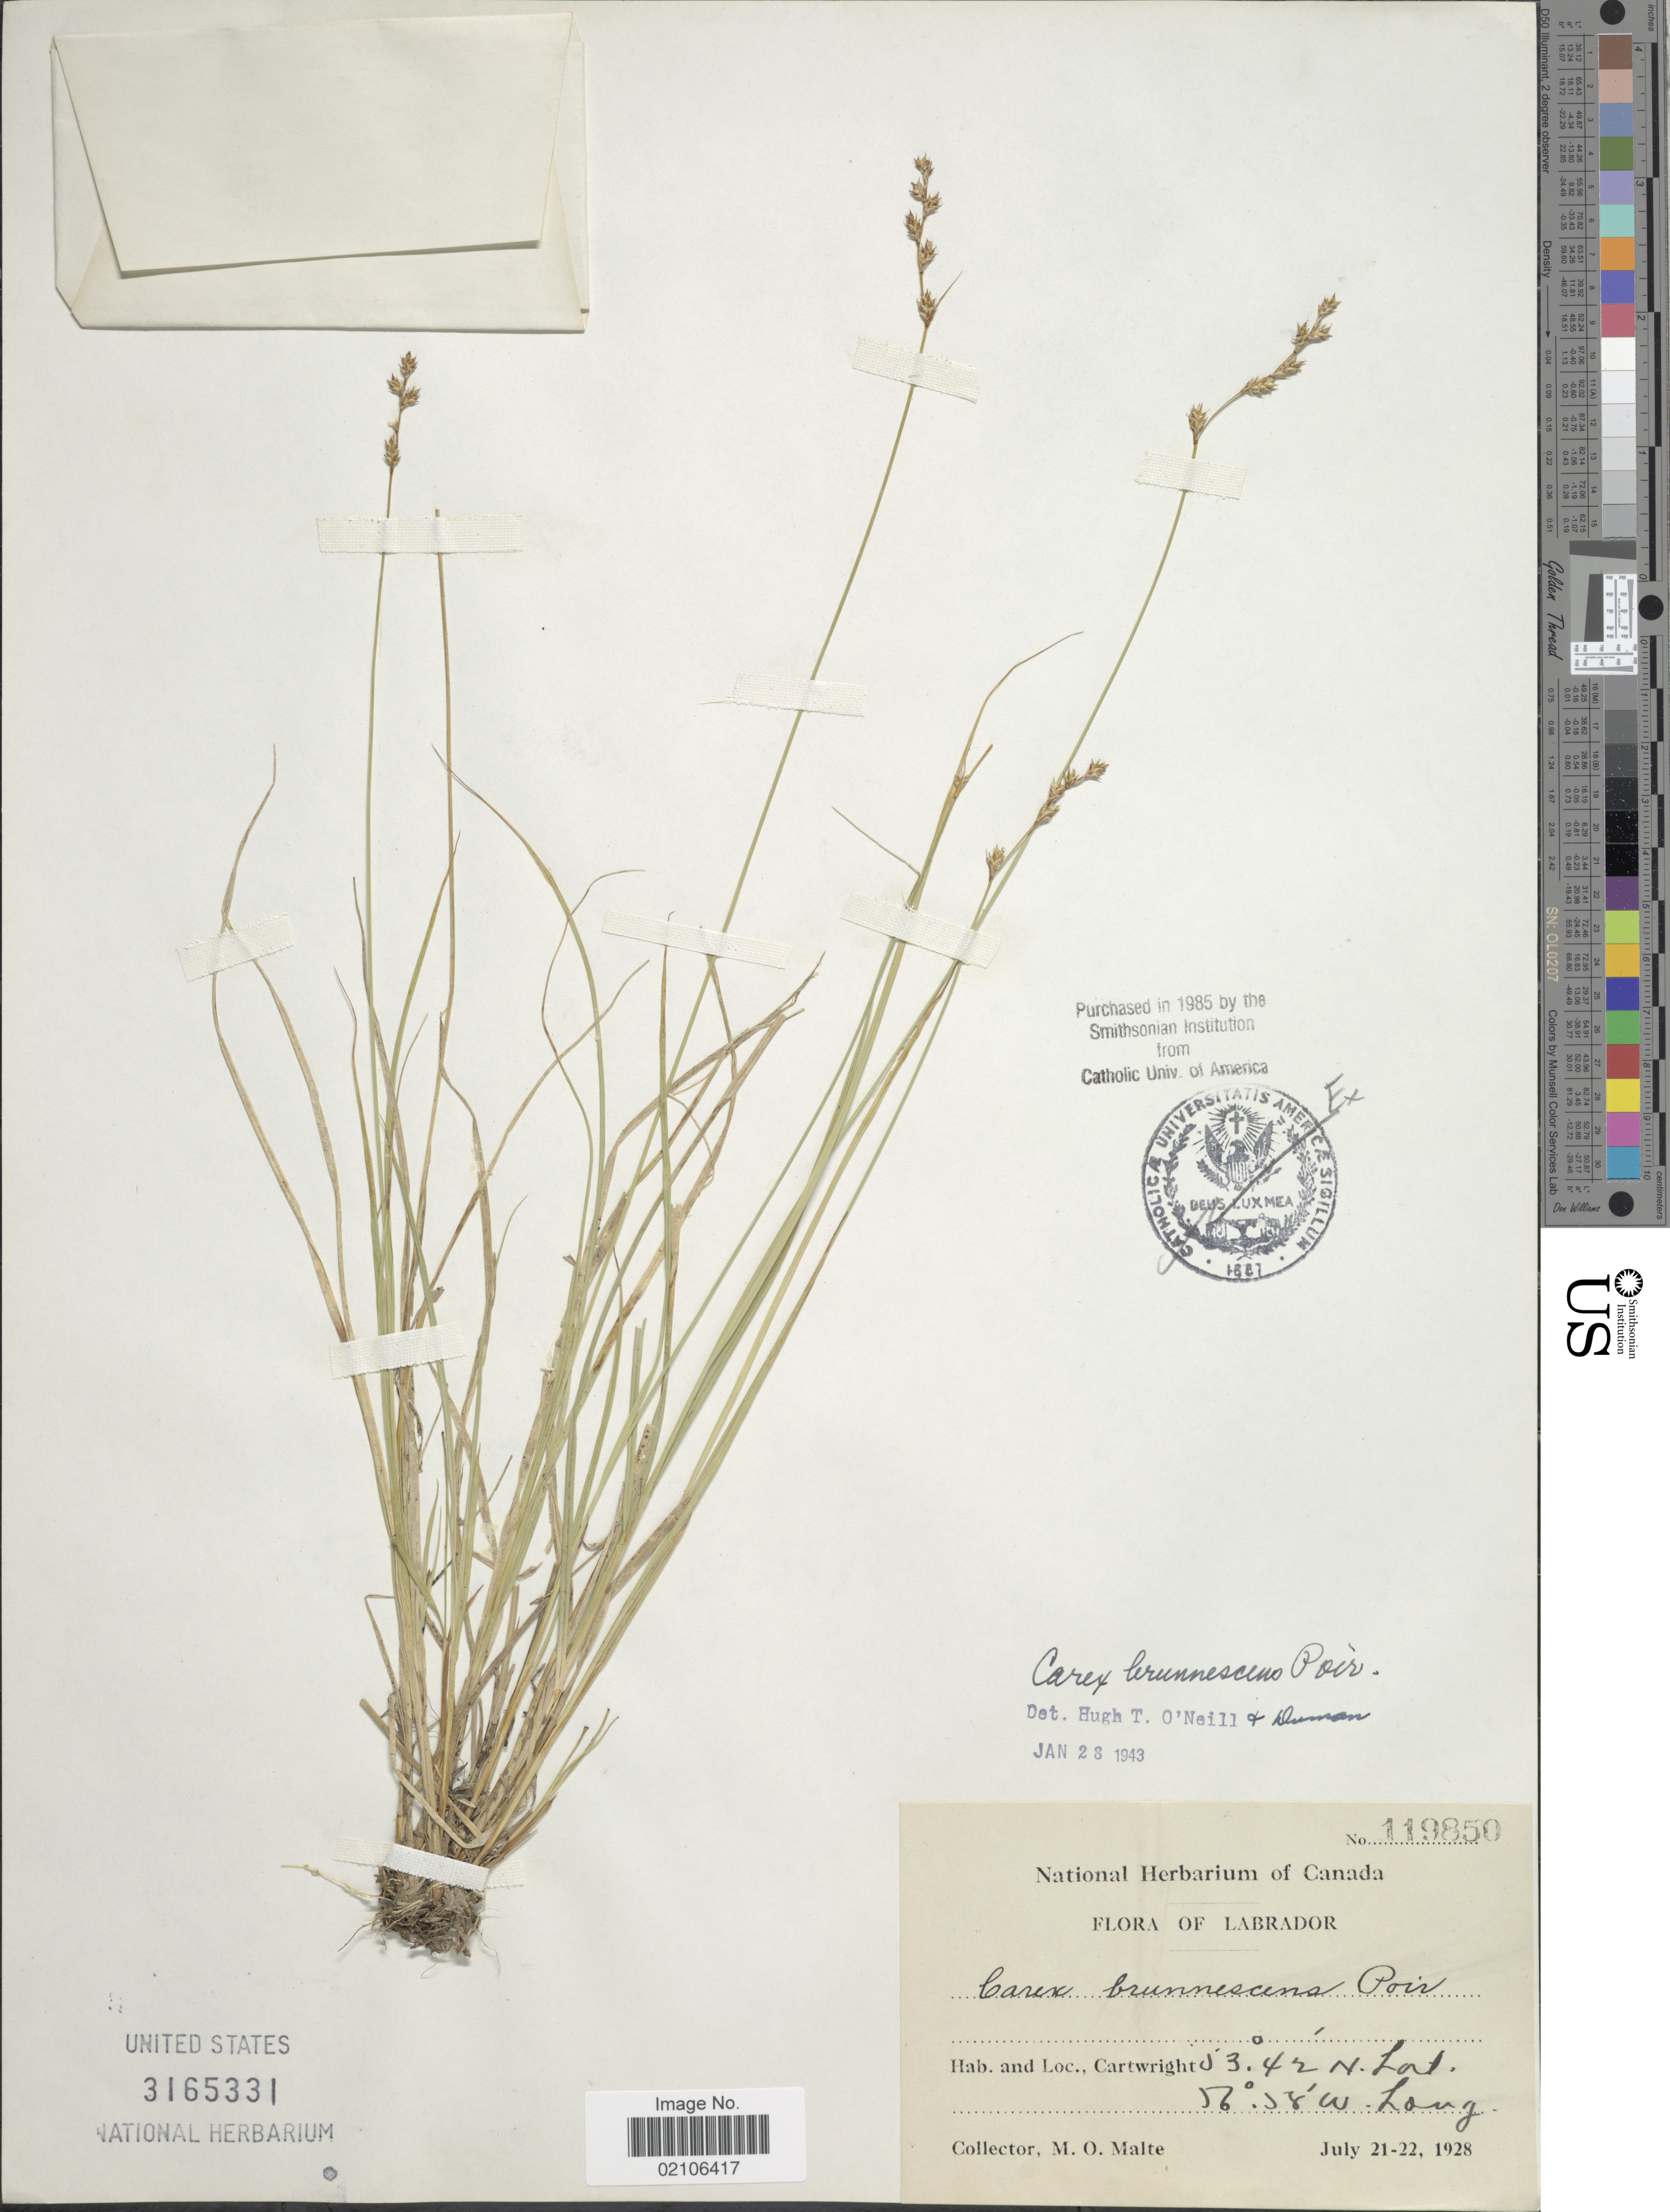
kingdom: Plantae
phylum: Tracheophyta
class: Liliopsida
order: Poales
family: Cyperaceae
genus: Carex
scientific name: Carex brunnescens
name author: (Pers.) Poir.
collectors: M. O. Malte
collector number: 119850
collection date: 1928-07-21/1928-07-22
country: Canada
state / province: Newfoundland and Labrador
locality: Labrador, Cartwright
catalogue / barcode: US 3165331